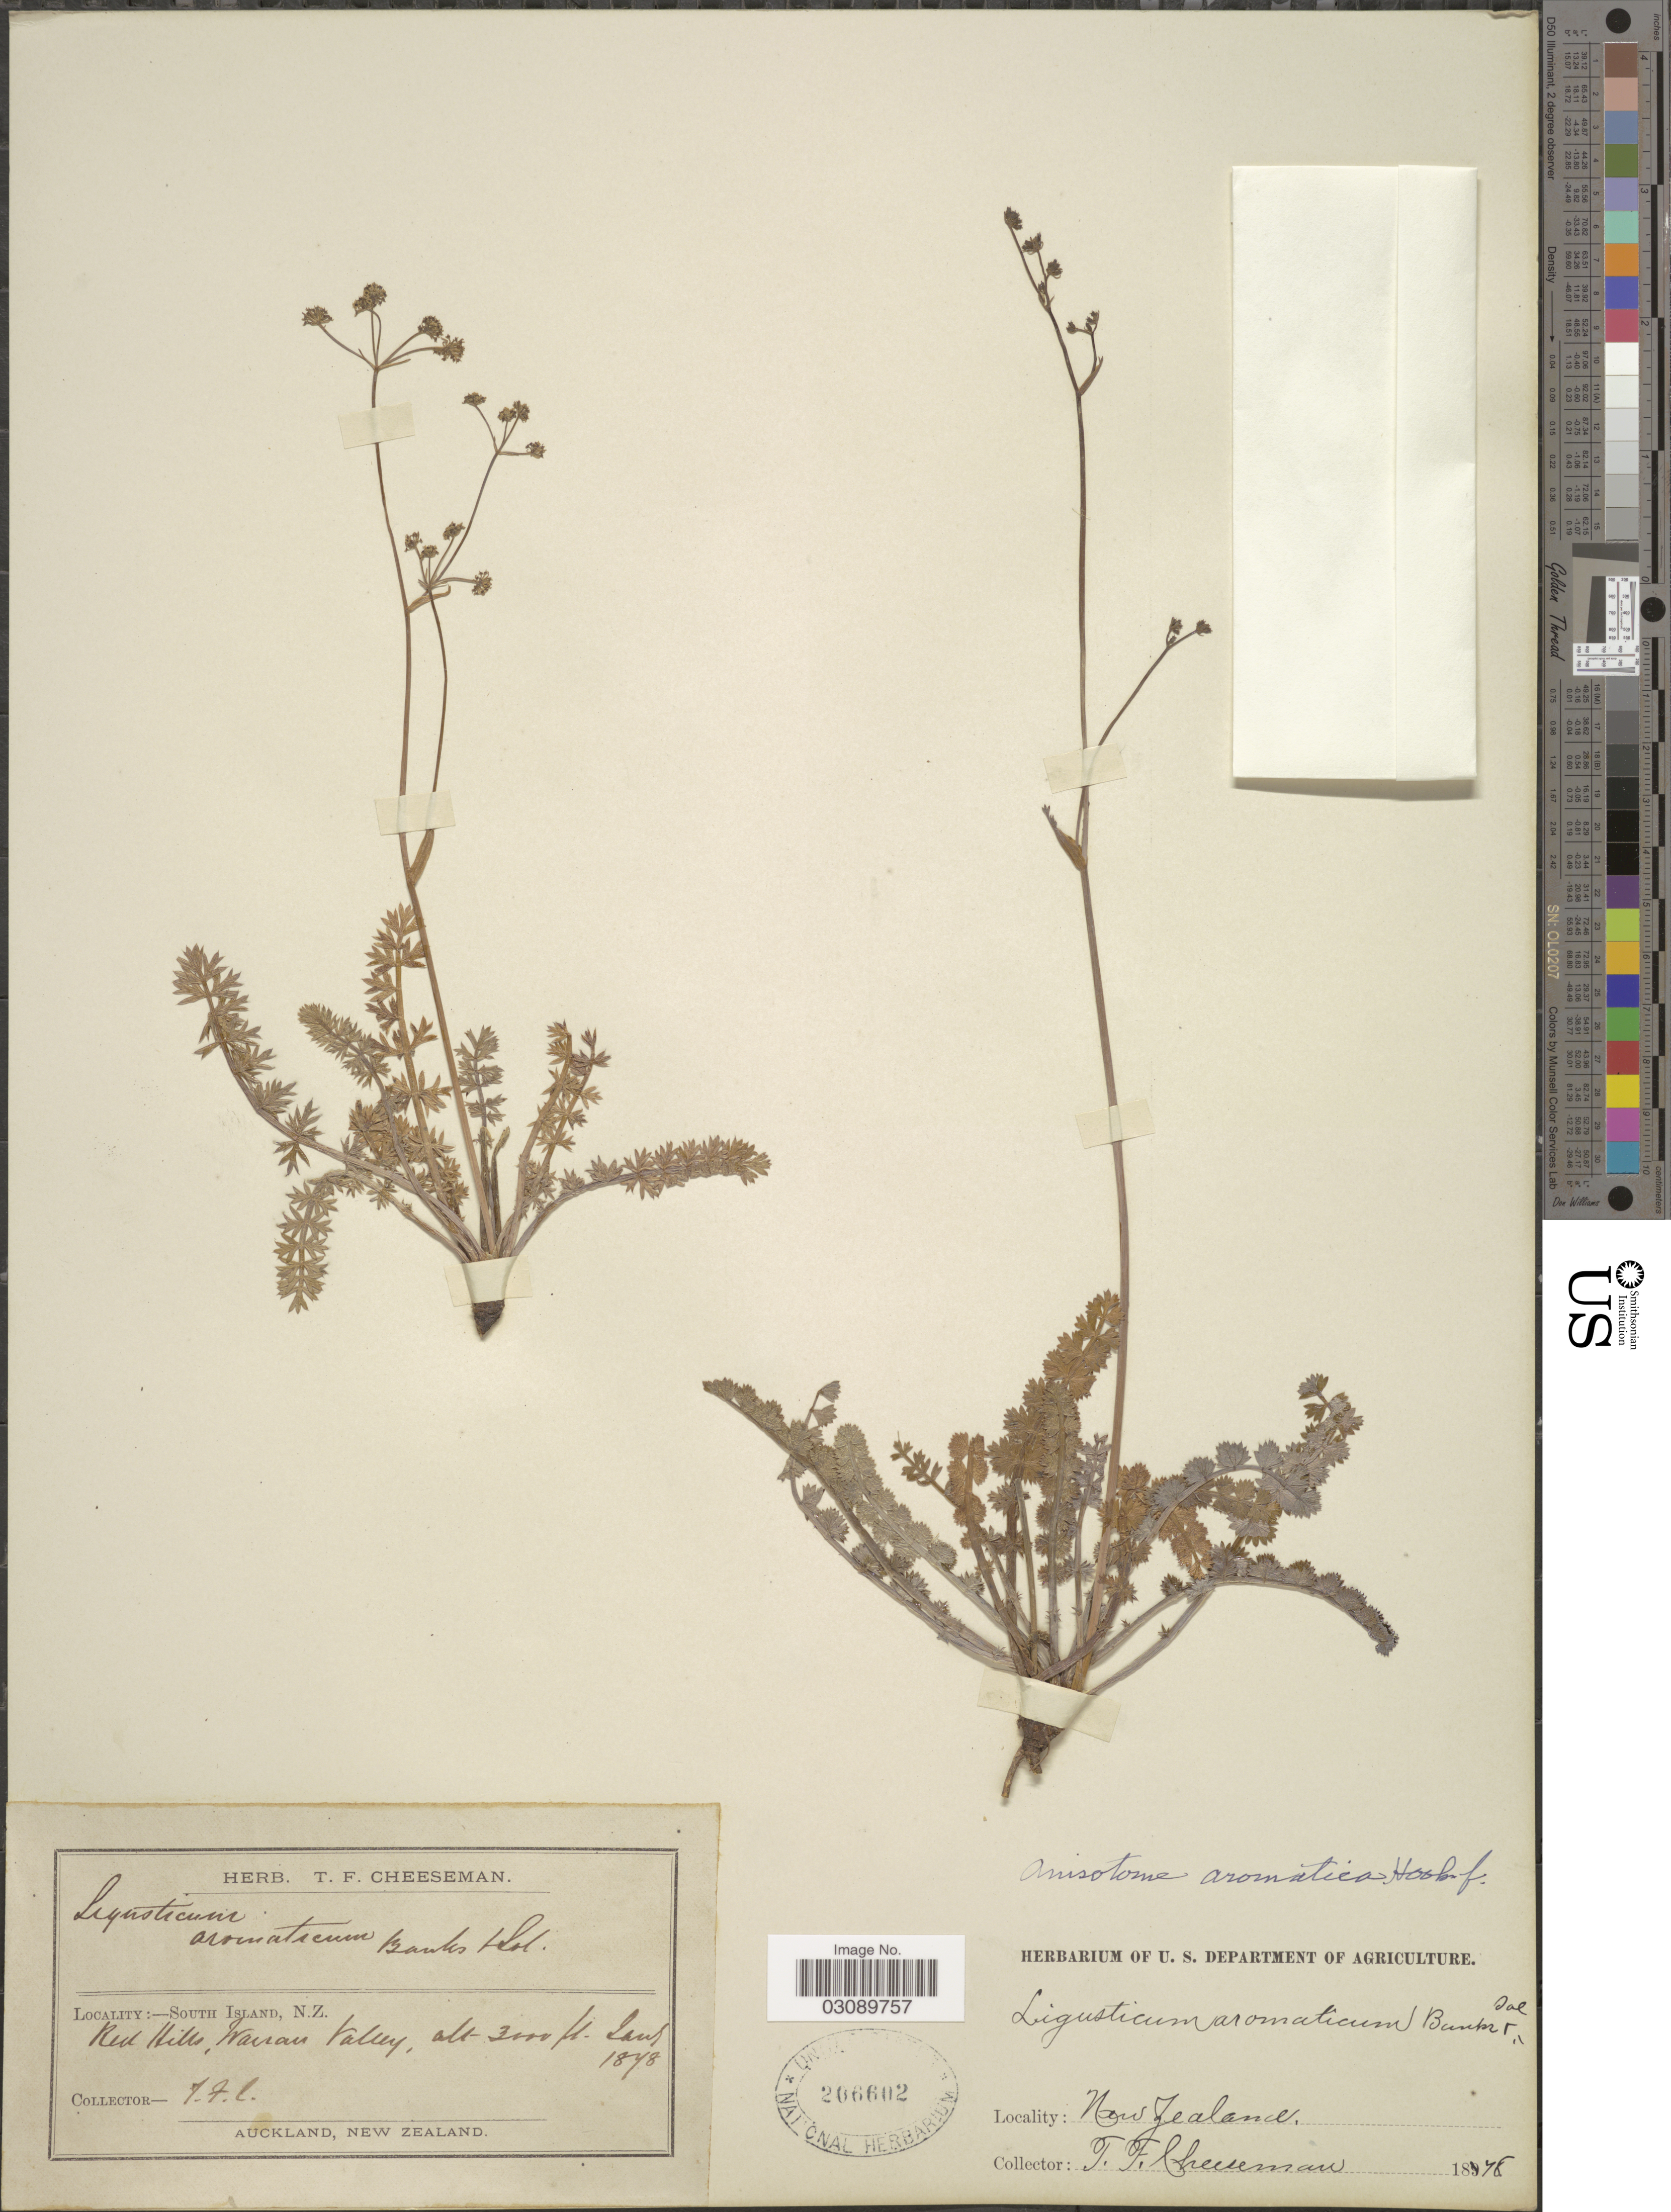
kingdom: Plantae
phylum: Tracheophyta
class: Magnoliopsida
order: Apiales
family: Apiaceae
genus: Anisotome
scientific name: Anisotome aromatica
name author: Hook. f.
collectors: T. F. Cheeseman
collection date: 1878-06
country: New Zealand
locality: South Island. Red Hills, Wairau Valley.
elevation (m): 914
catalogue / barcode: US 206602